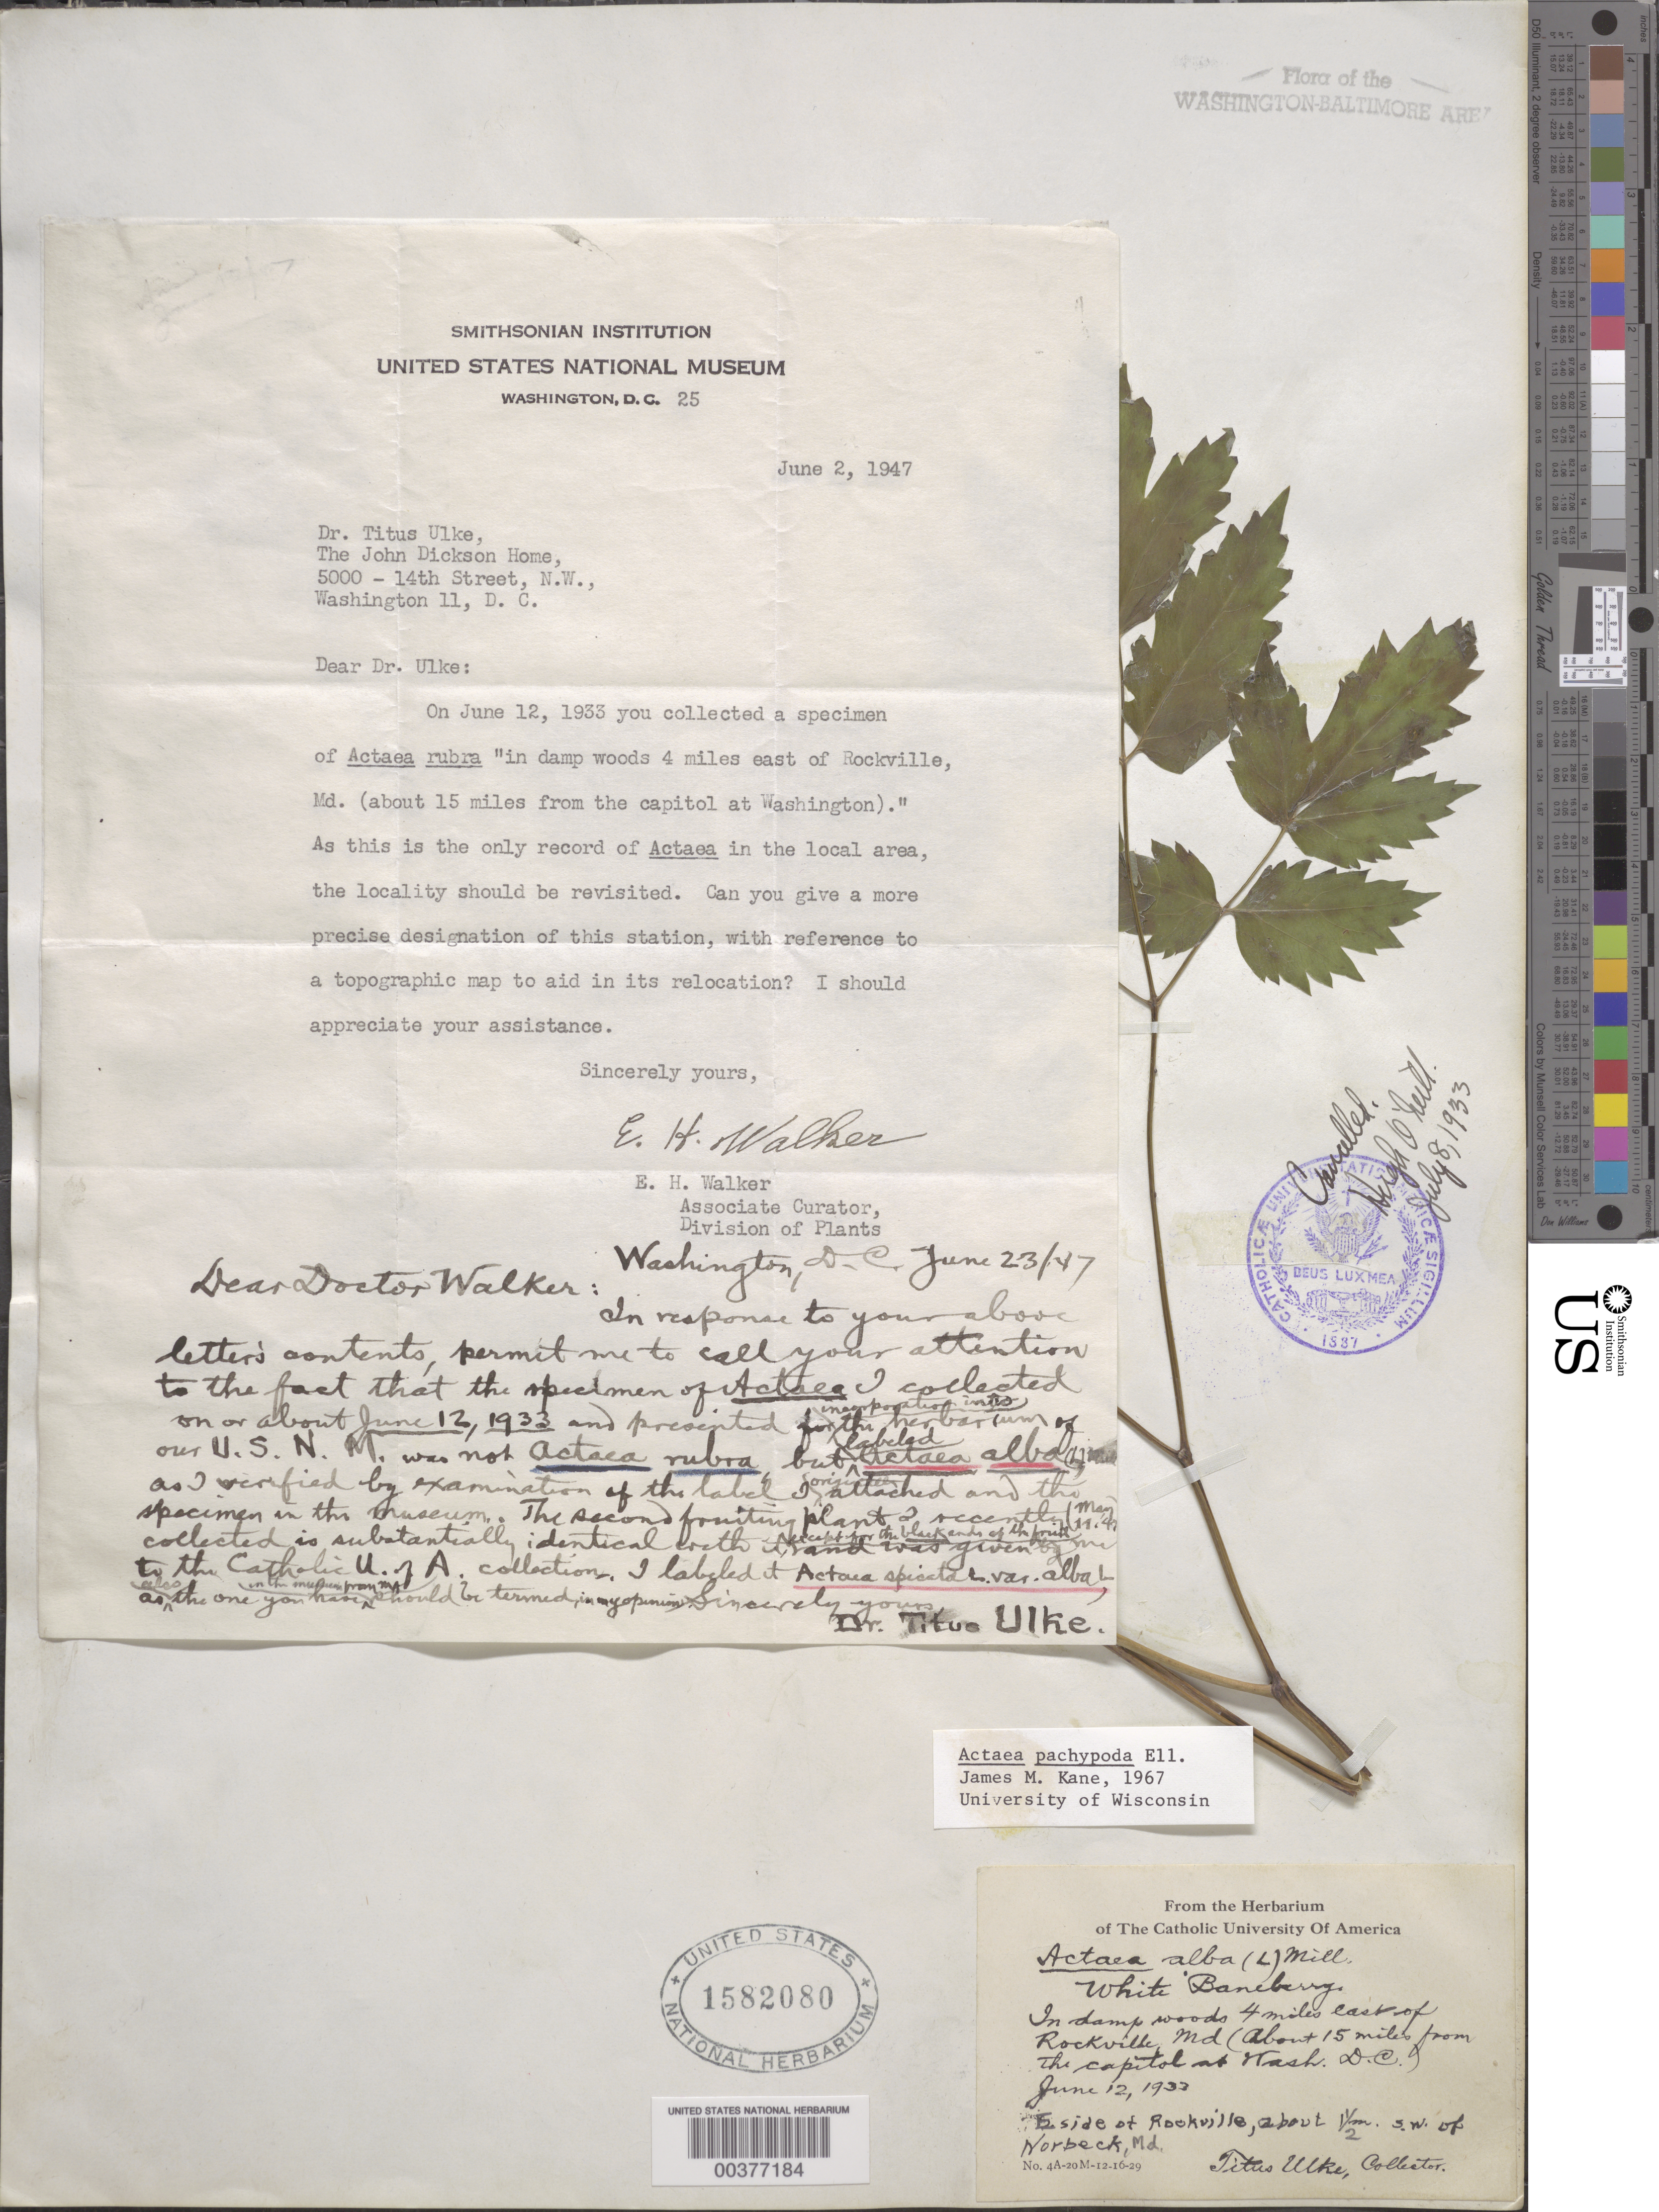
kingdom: Plantae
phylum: Tracheophyta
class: Magnoliopsida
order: Ranunculales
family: Ranunculaceae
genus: Actaea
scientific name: Actaea pachypoda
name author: Elliott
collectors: T. Ulke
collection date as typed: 12 Jun 1933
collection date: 1933-06-12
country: United States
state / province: Maryland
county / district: Montgomery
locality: East of Rockville and southwest of Norbeck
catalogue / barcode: US 1582080